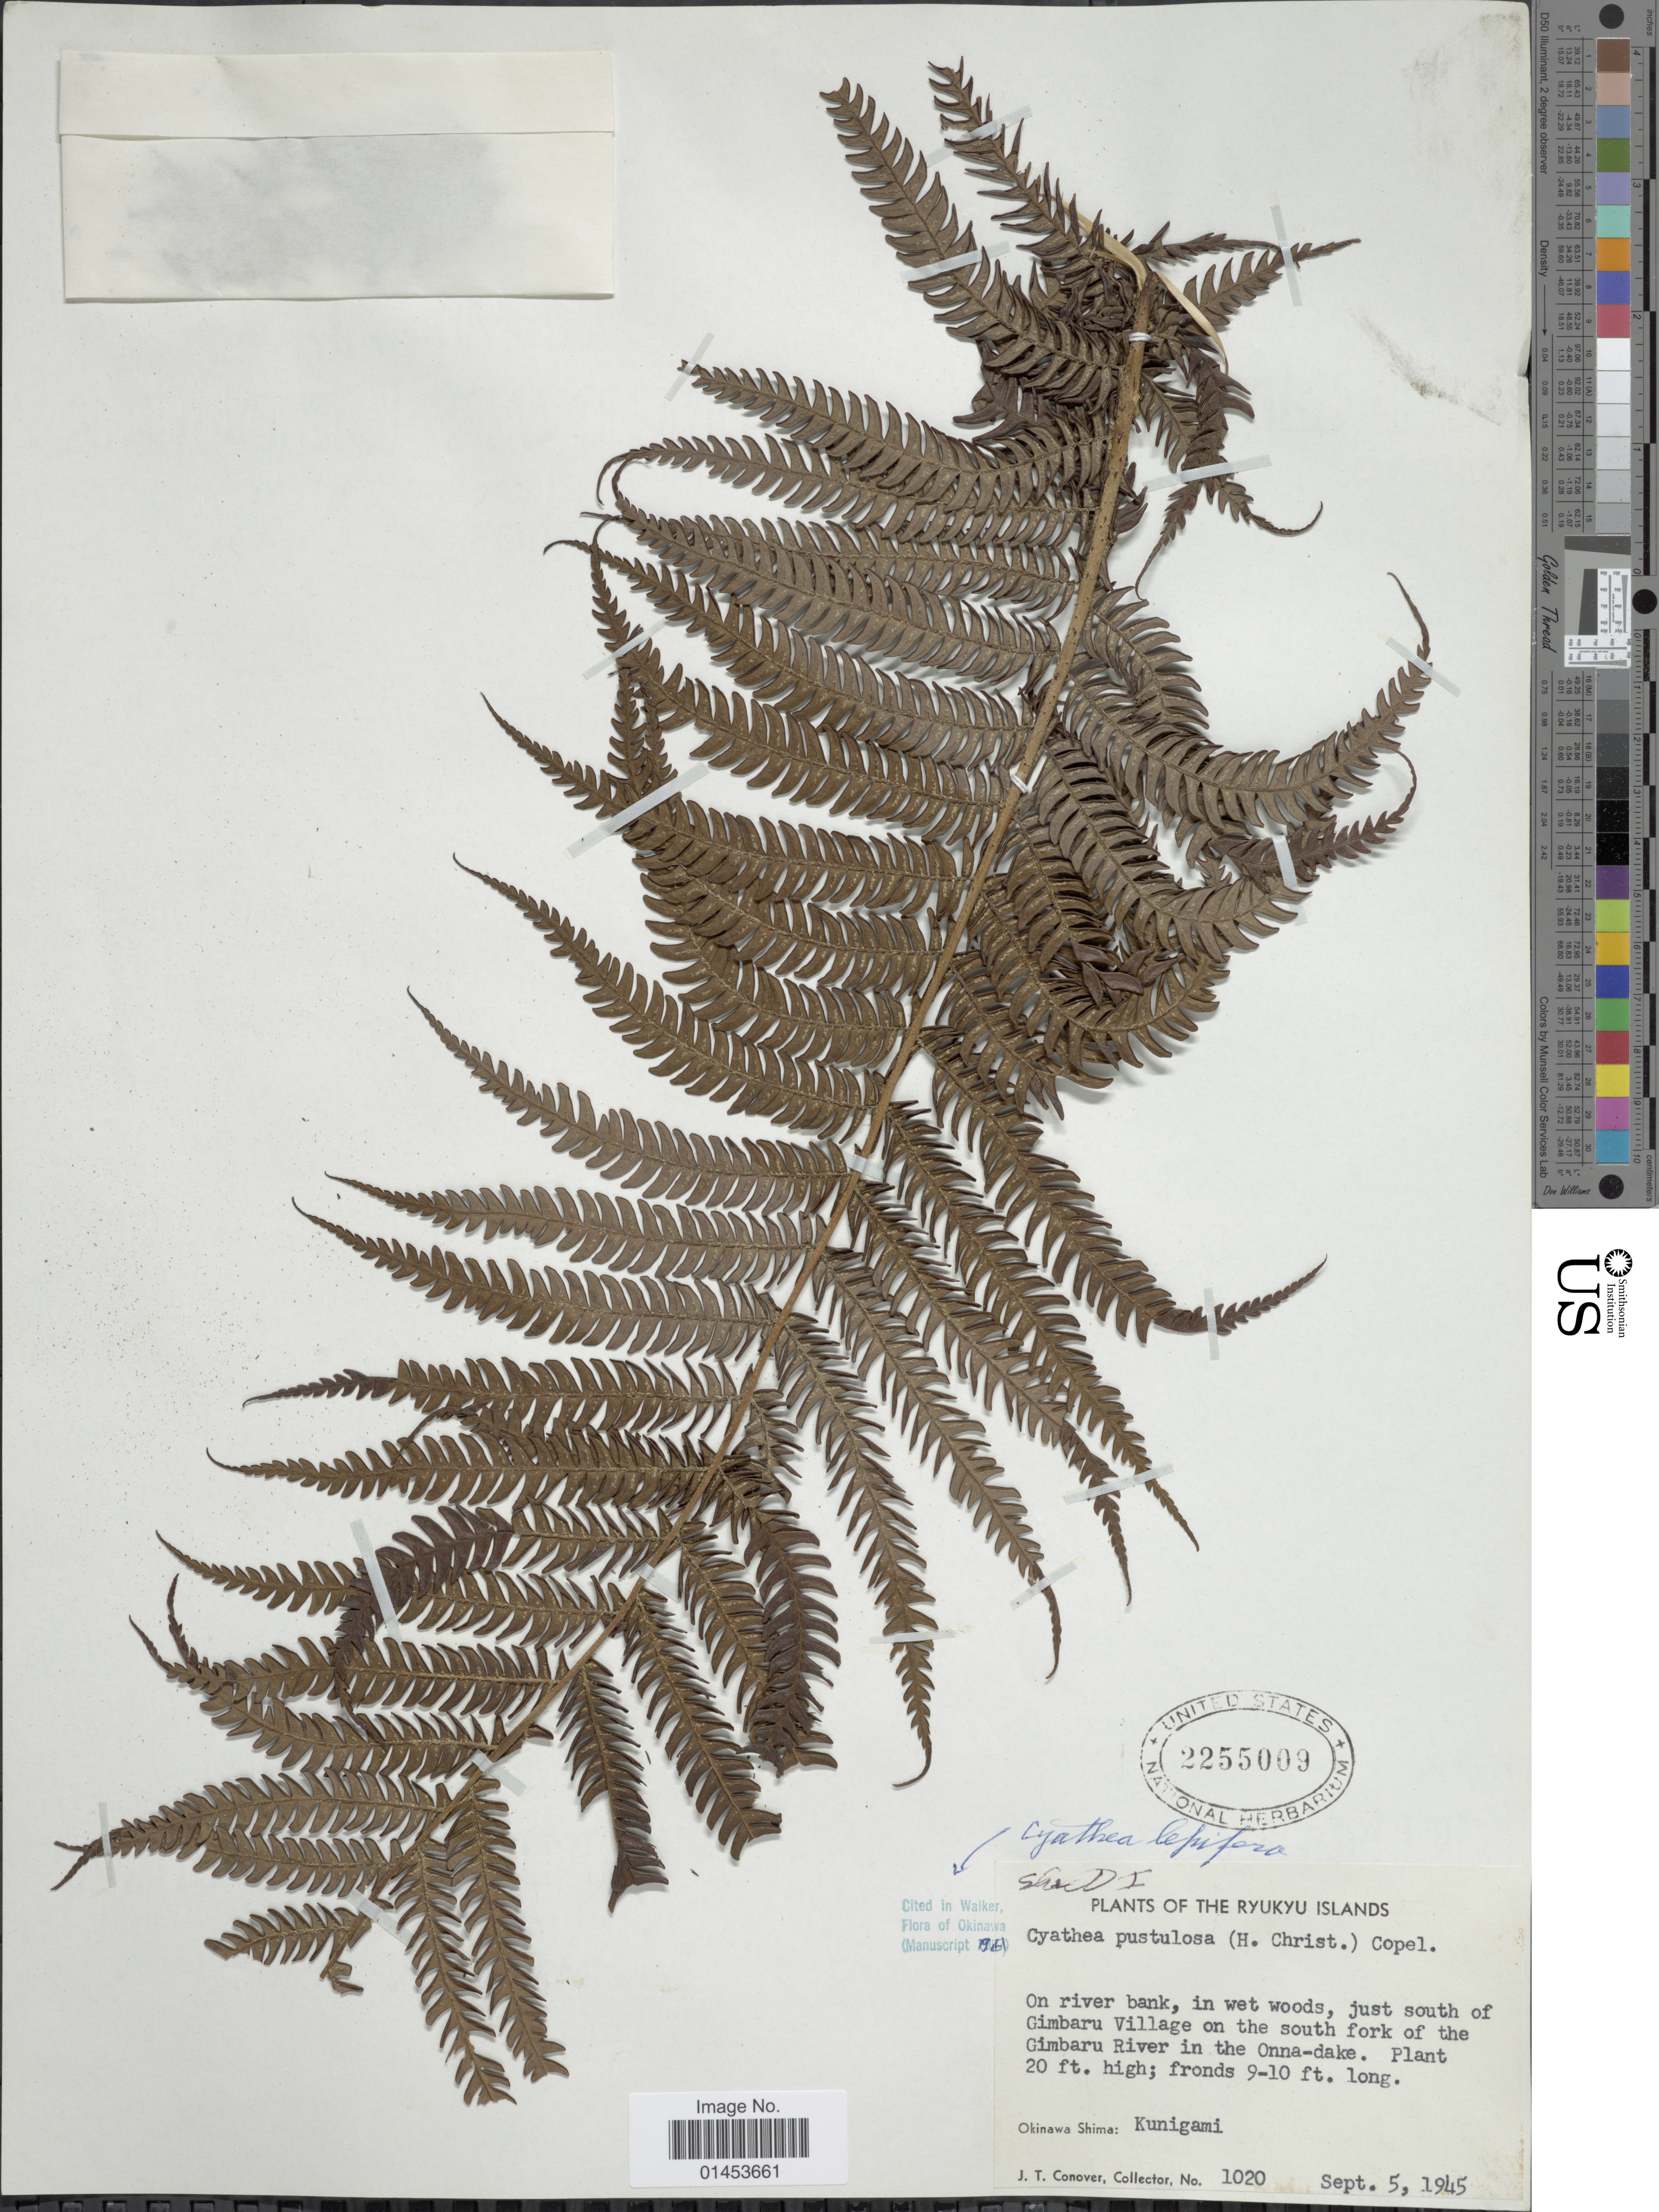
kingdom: Plantae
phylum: Tracheophyta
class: Polypodiopsida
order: Cyatheales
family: Cyatheaceae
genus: Cyathea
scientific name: Cyathea lepifera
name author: (J. Sm.) Copel.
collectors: J. T. Conover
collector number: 1020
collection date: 1945-09-05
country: Japan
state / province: Okinawa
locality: Ryukyu Islands, on river bank in wet woods, just south of Gumbaru village on the south fork of the Gimbaru river in the Onna-dake, Okinawa Shima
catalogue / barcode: US 2255009